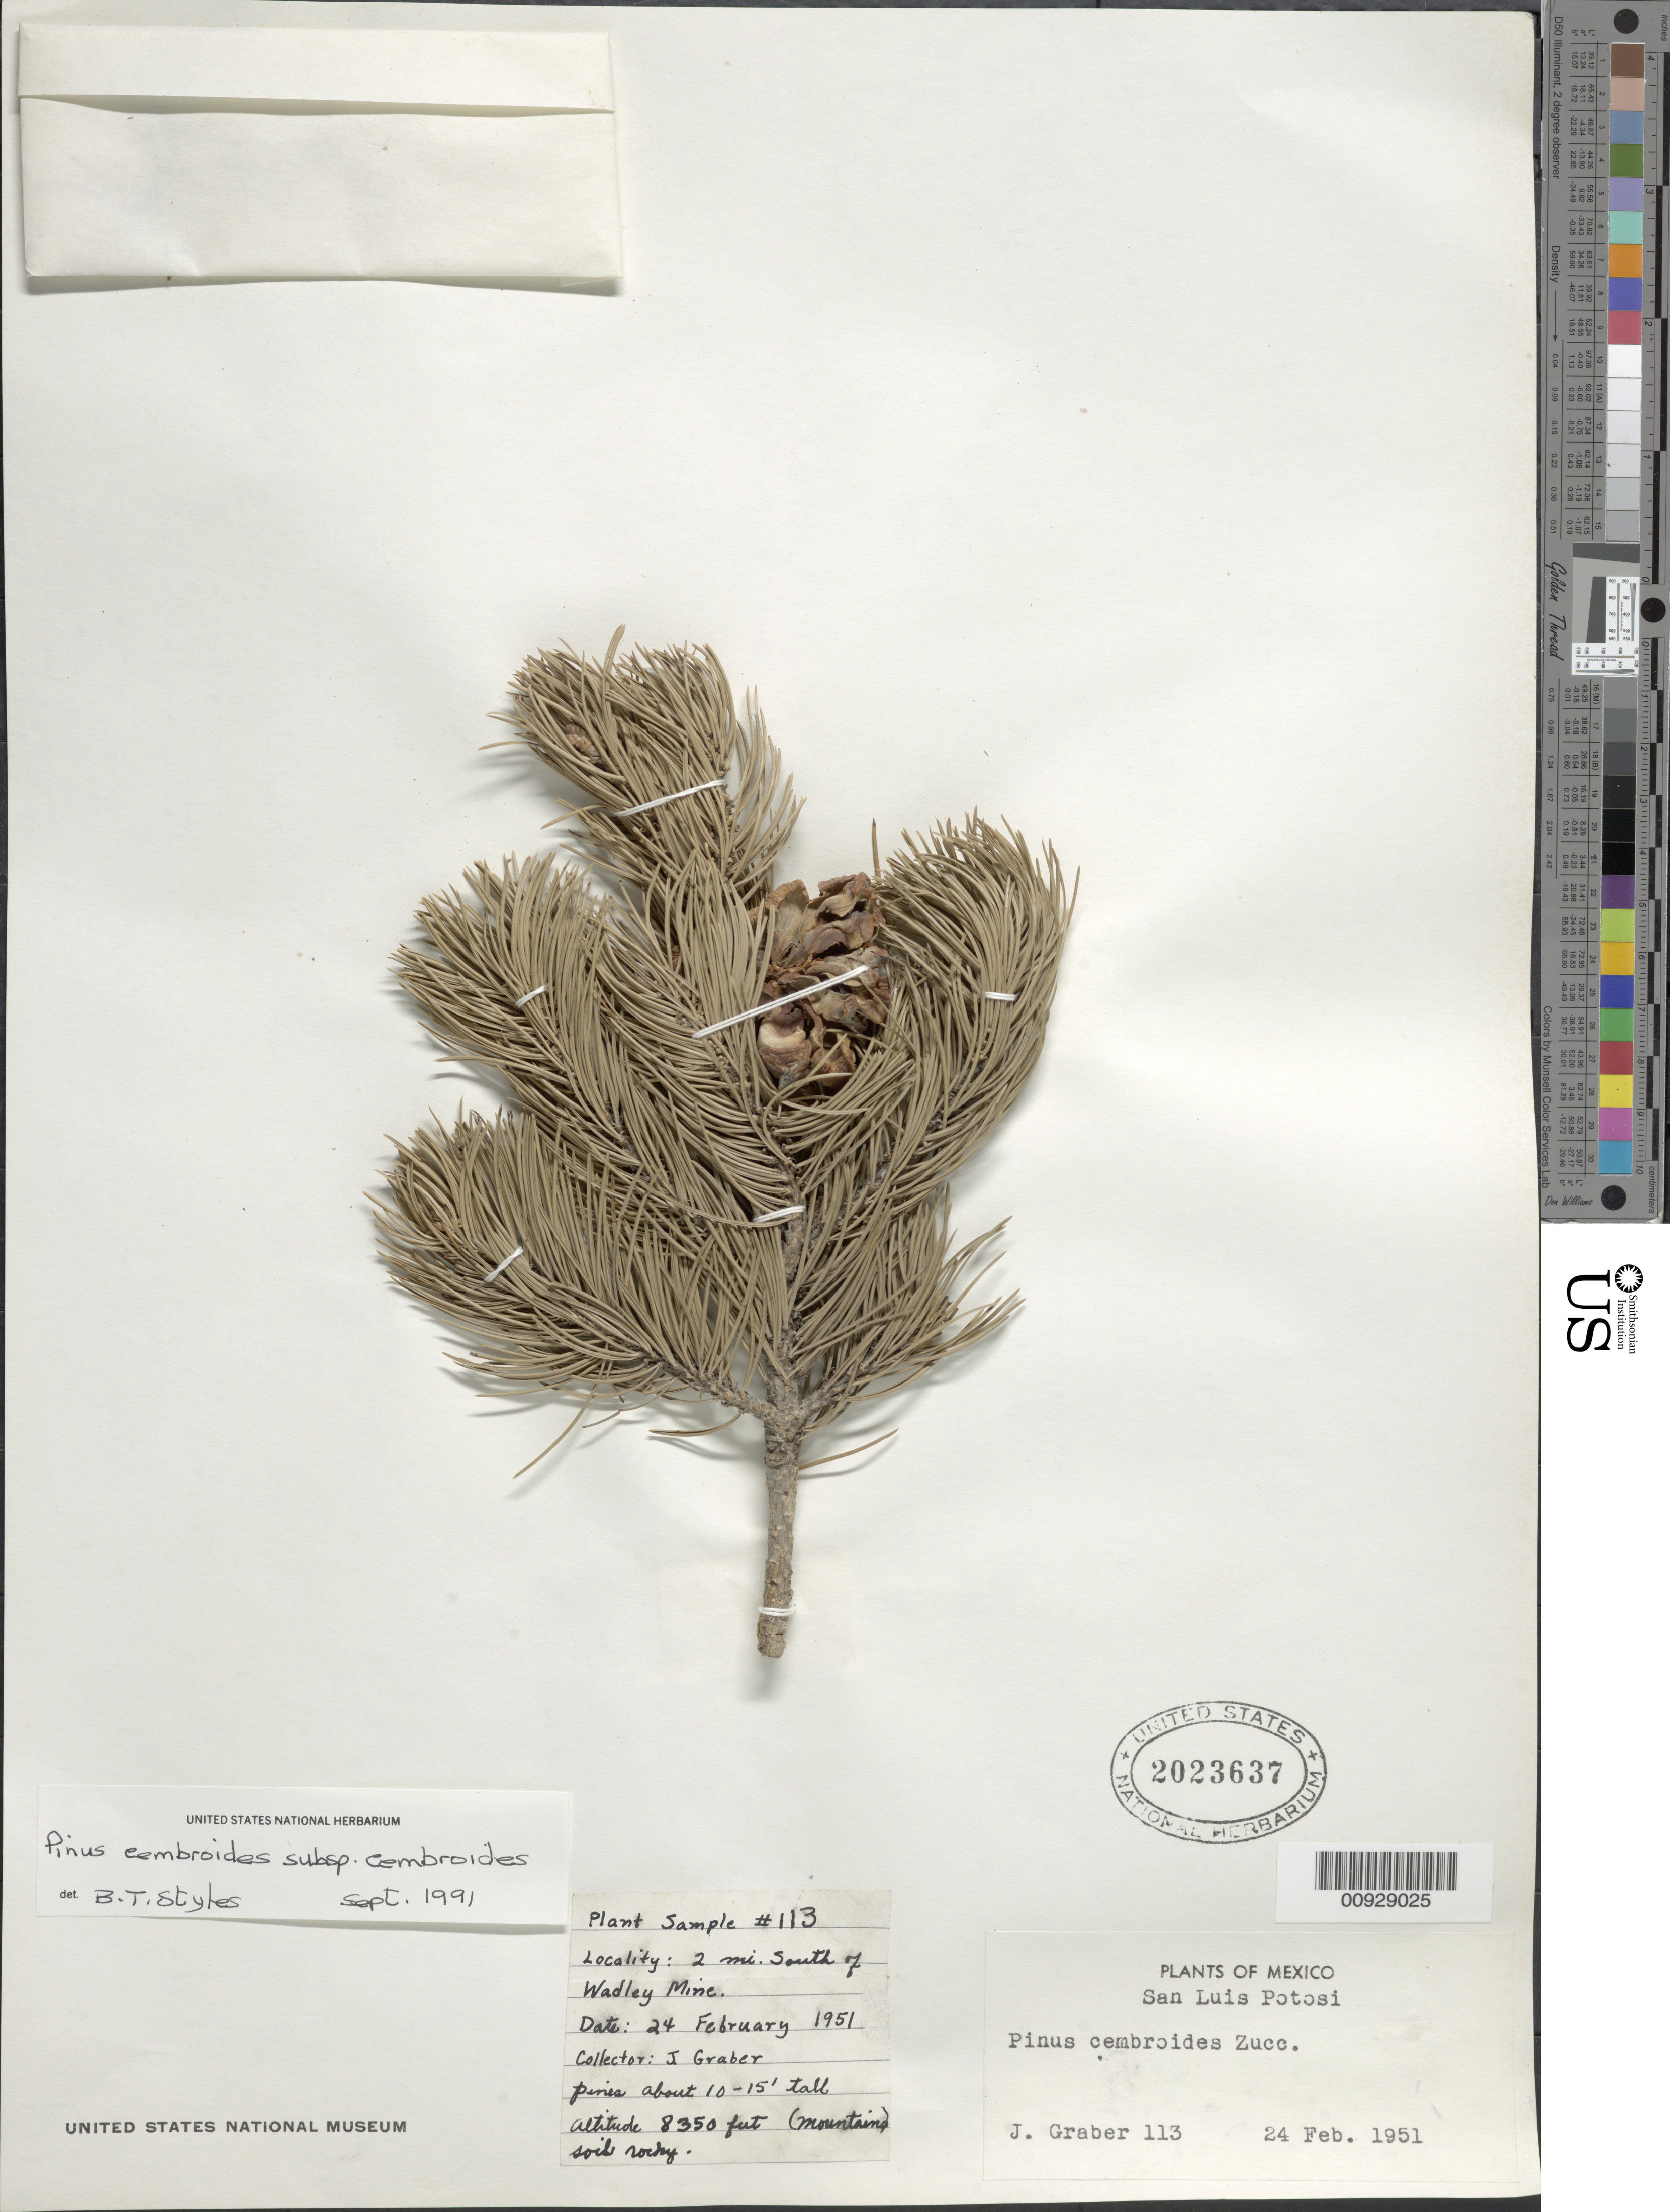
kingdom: Plantae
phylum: Tracheophyta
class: Pinopsida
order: Pinales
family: Pinaceae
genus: Pinus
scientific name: Pinus cembroides subsp. cembroides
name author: Zucc.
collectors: J. Graber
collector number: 113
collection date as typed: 24 Feb 1951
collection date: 1951-02-24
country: Mexico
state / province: San Luis Potosí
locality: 2 mi. South of Wadley Mine.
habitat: Mountains. Soil rocky.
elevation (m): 2545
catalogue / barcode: US 2023637